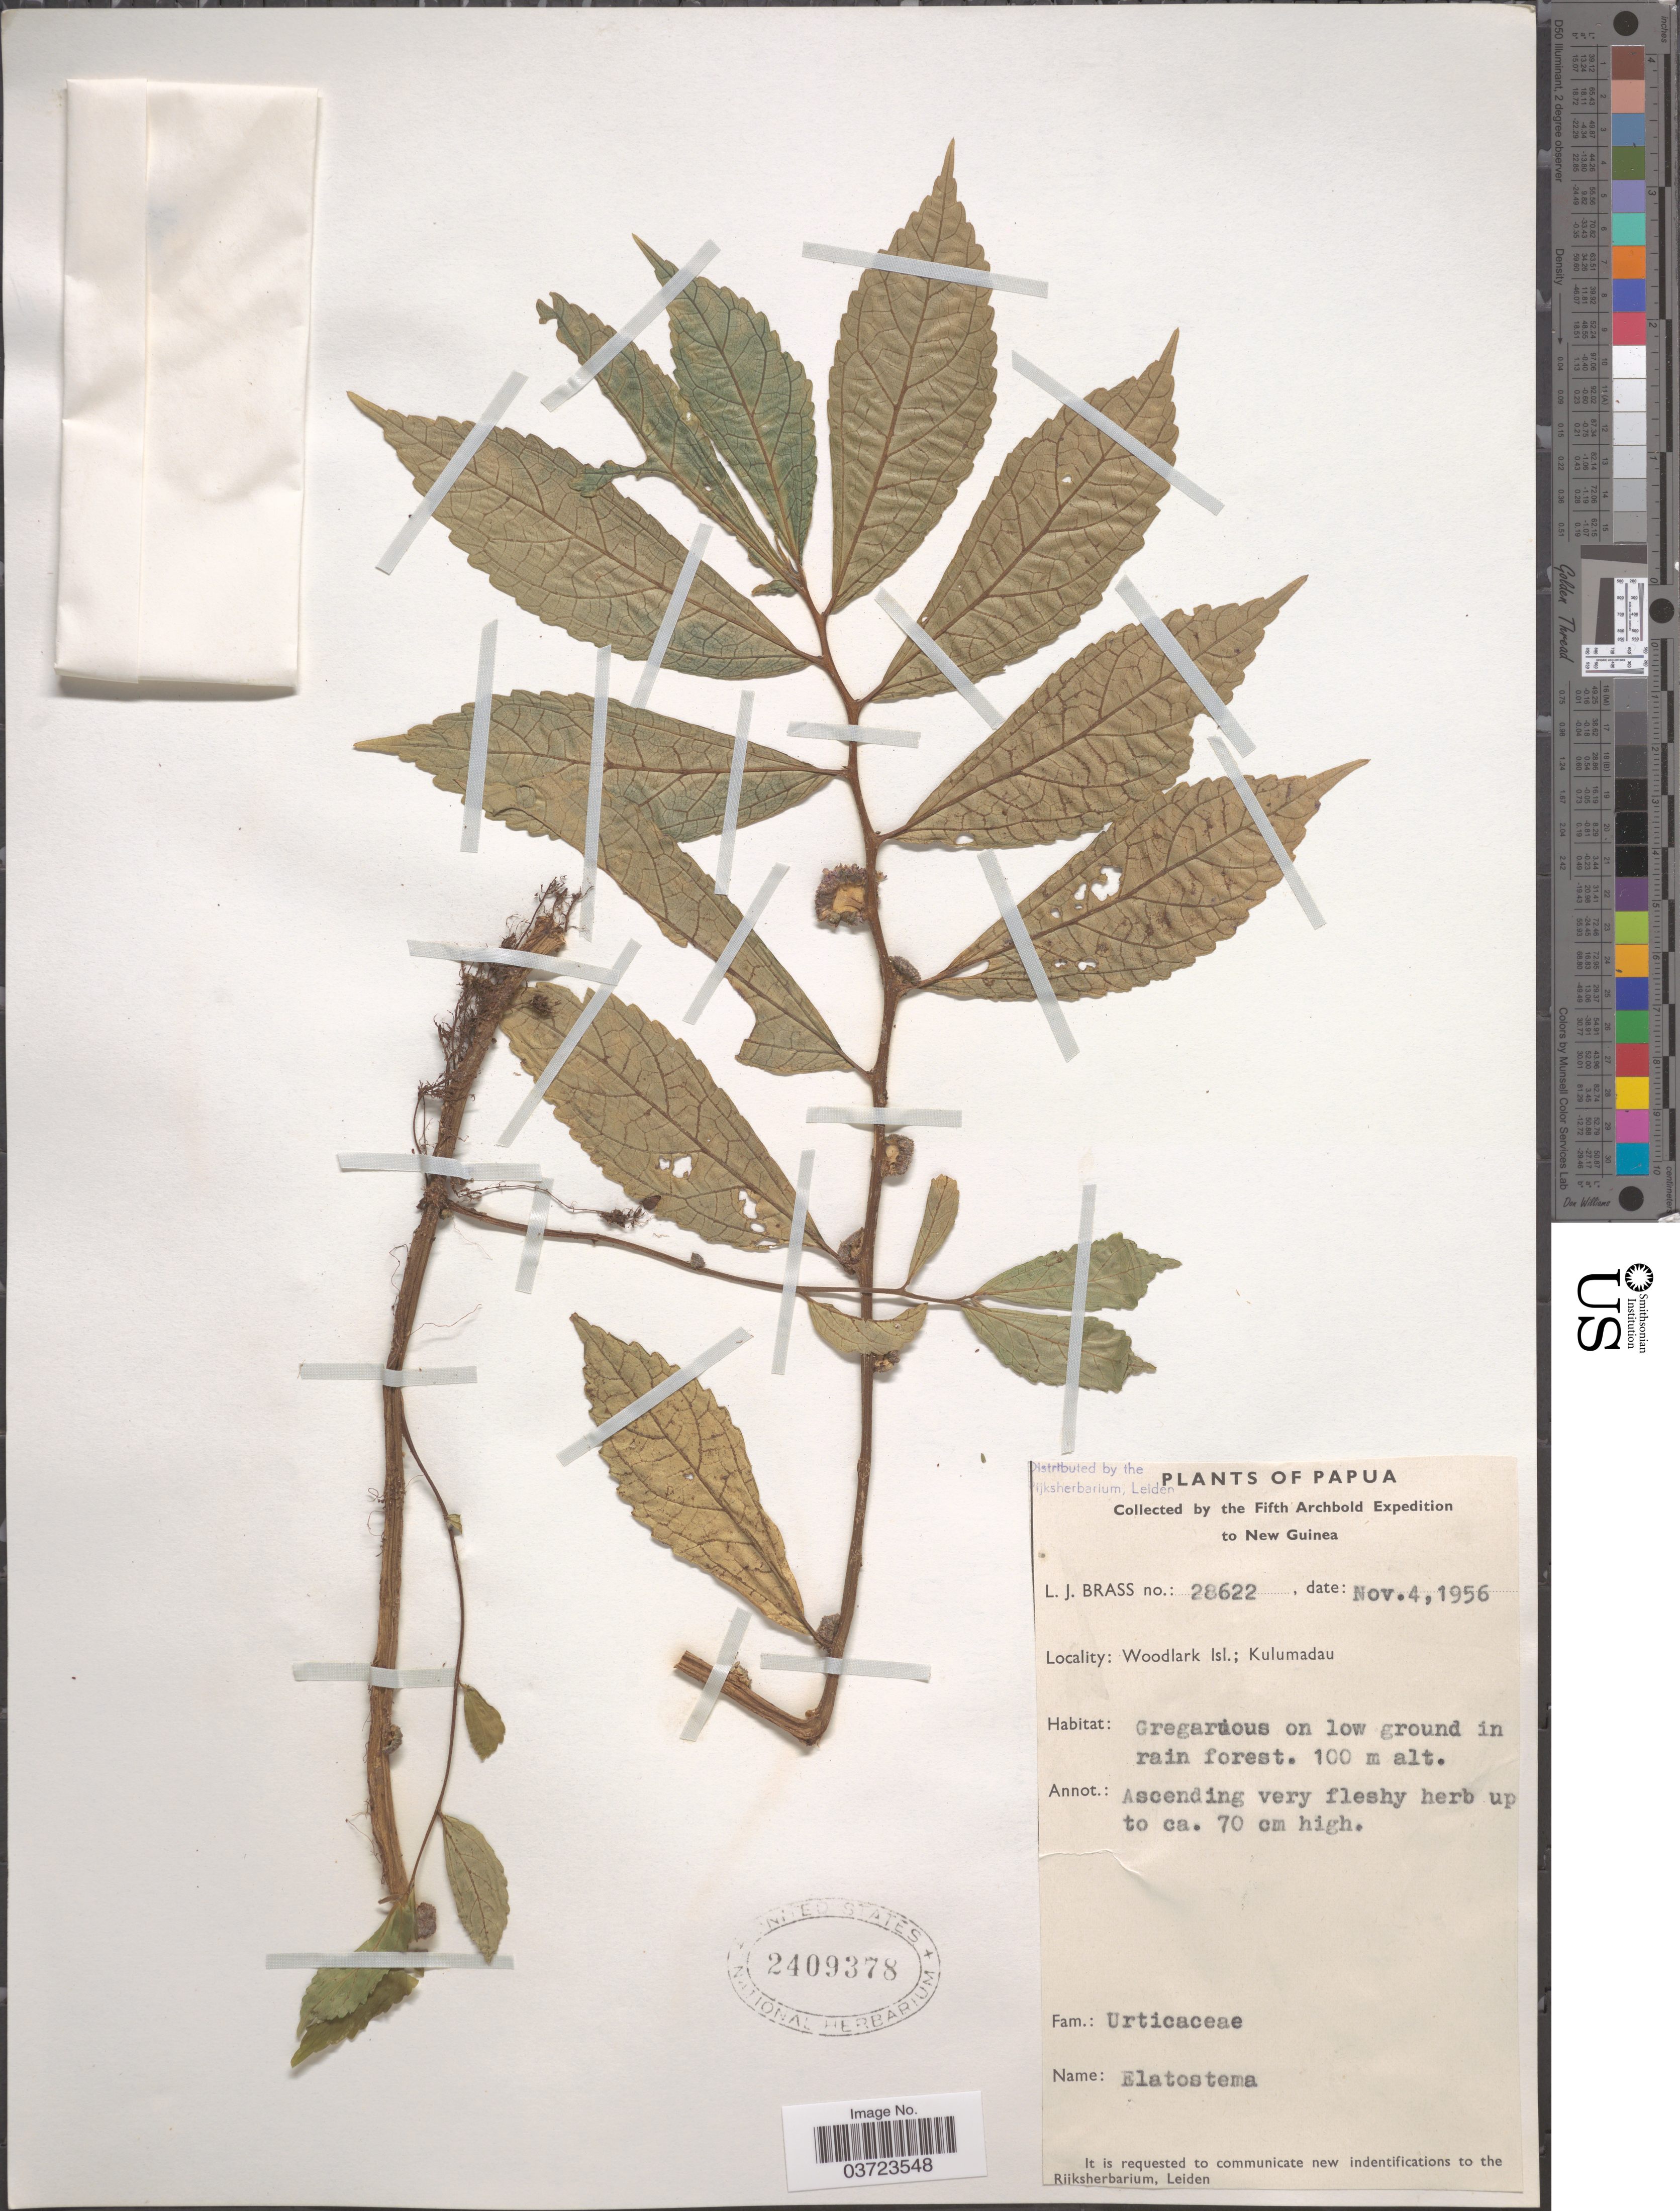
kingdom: Plantae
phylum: Tracheophyta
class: Magnoliopsida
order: Rosales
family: Urticaceae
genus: Elatostema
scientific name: Elatostema sp.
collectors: L. J. Brass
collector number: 28622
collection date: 1956-11-04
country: Papua New Guinea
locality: Papua. New Guinea. Woodlark Isl.; Kulumadau.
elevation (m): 100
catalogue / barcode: US 2409378